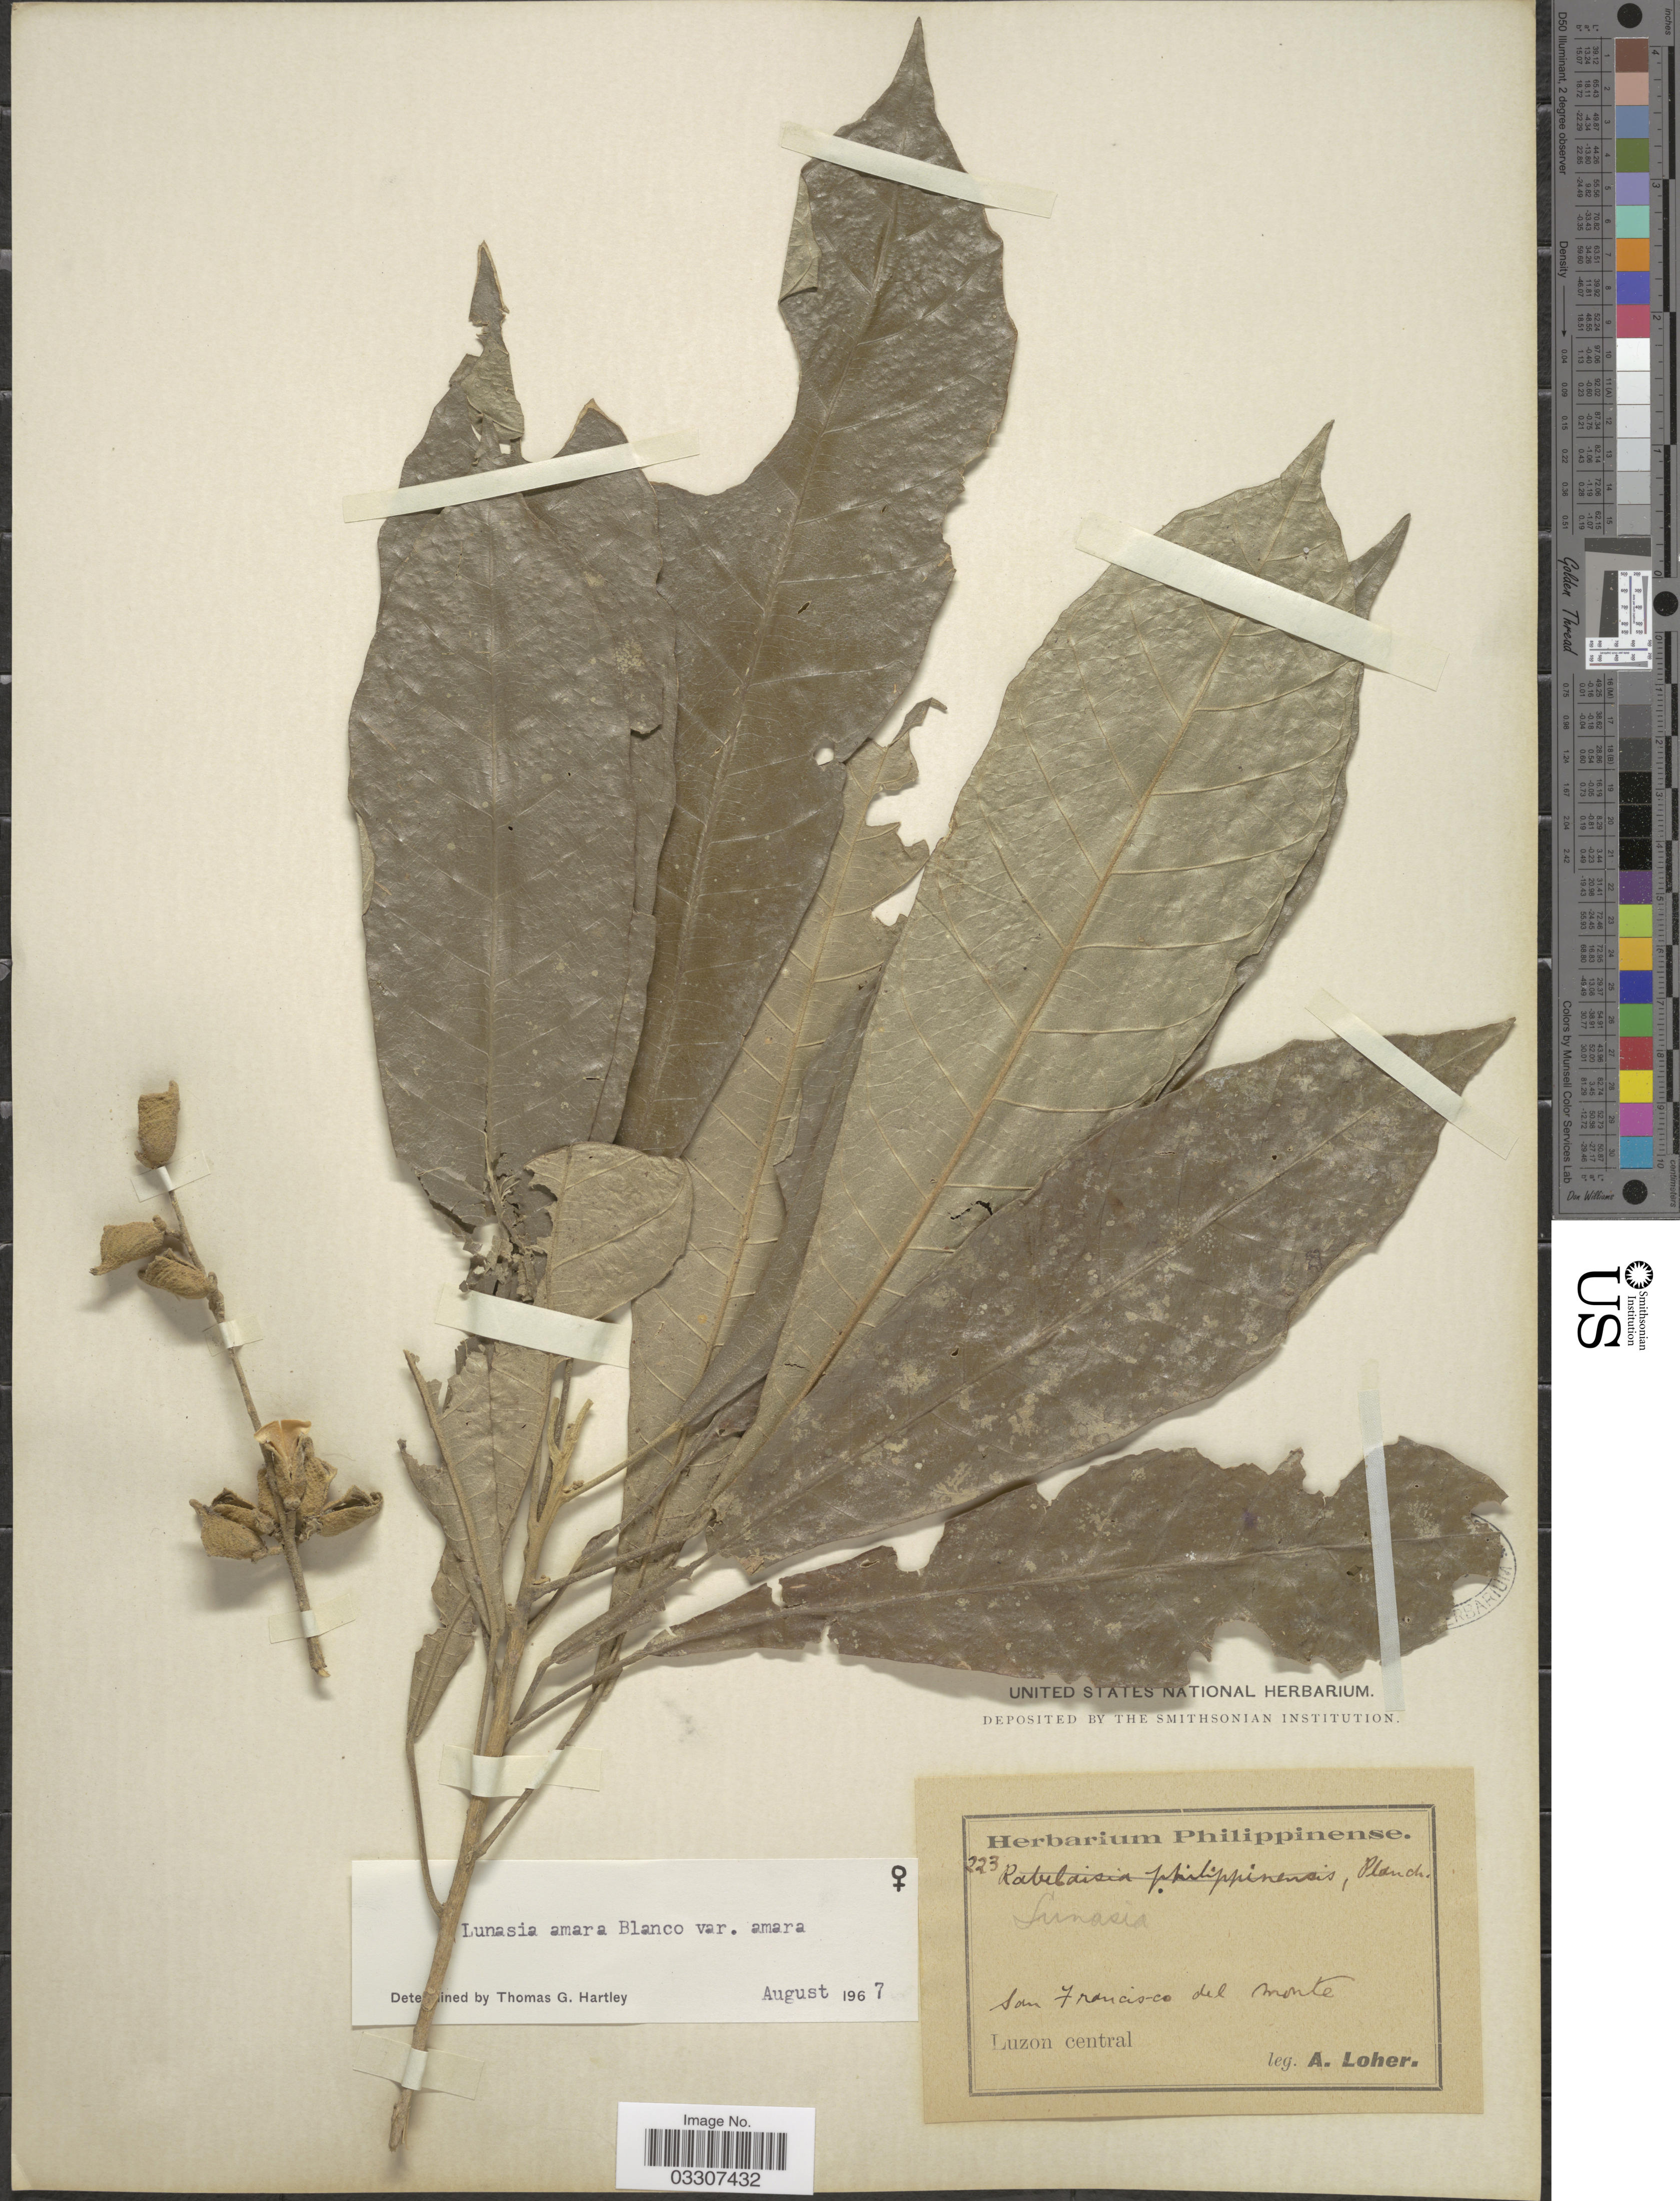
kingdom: Plantae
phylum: Tracheophyta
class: Magnoliopsida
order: Sapindales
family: Rutaceae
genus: Lunasia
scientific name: Lunasia amara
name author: Blanco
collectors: A. Loher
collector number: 223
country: Philippines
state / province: Central Luzon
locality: San Francisco del Monte. Luzon central.